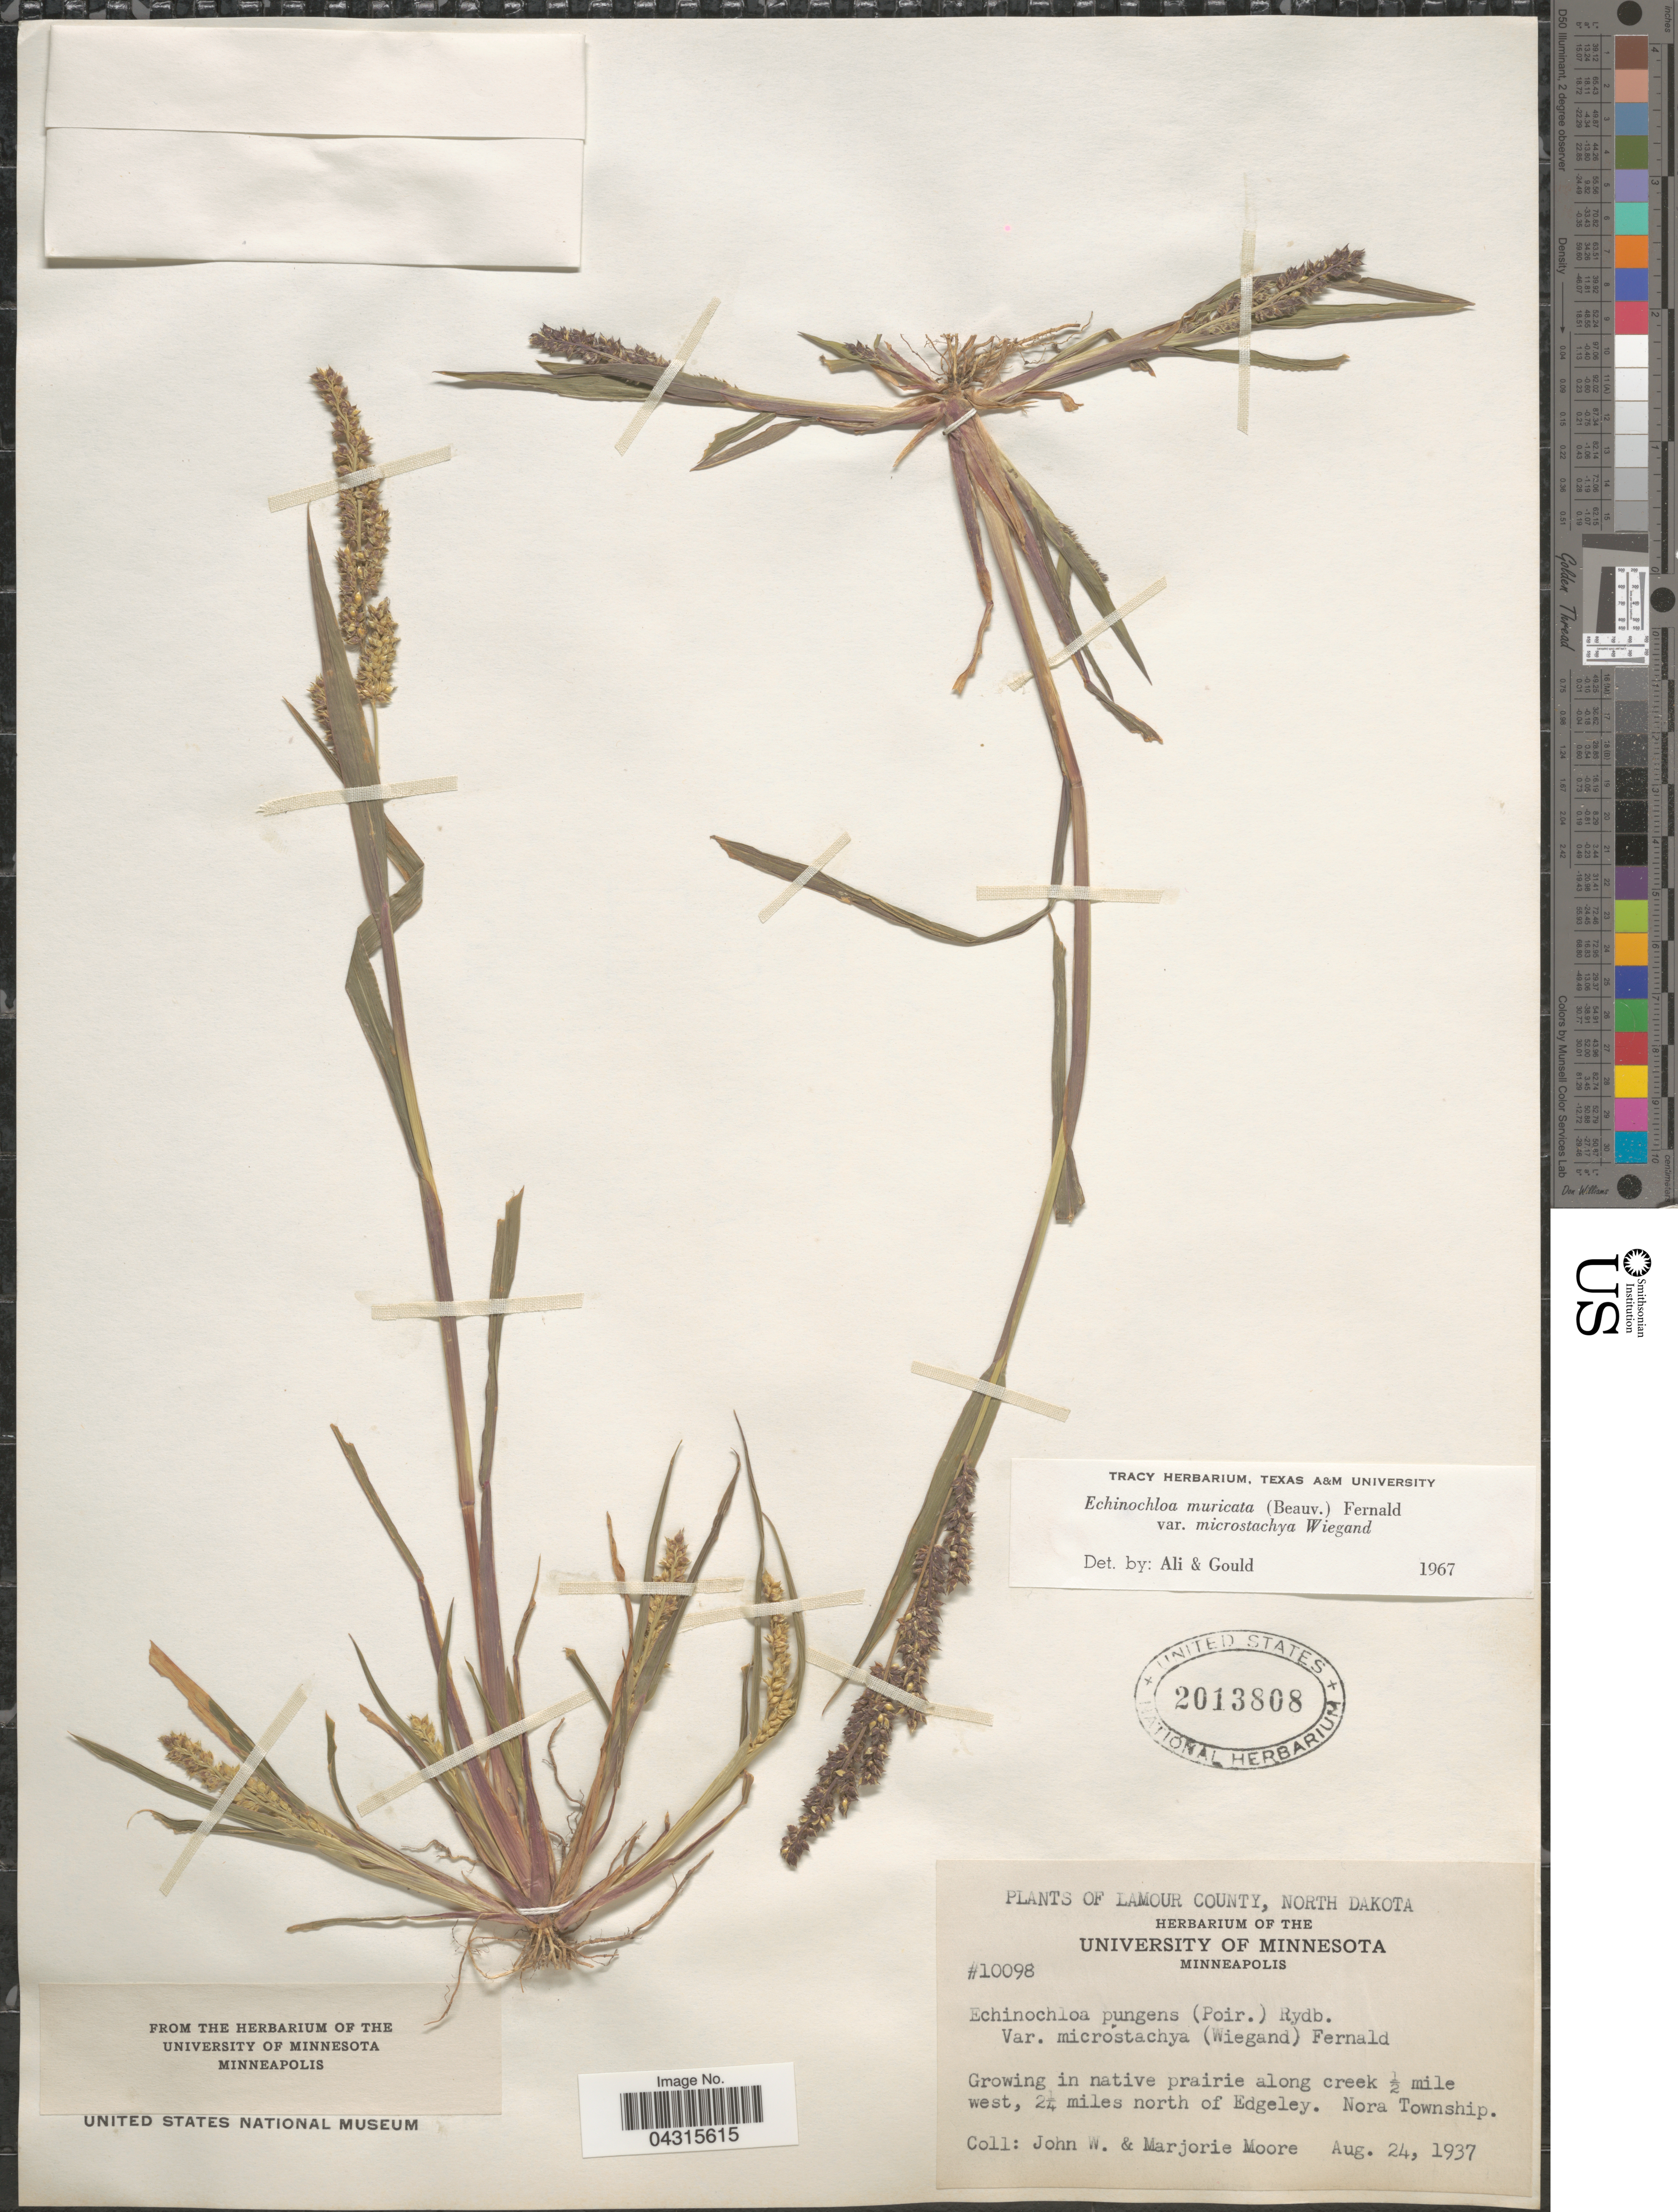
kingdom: Plantae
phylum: Tracheophyta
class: Liliopsida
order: Poales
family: Poaceae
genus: Echinochloa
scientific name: Echinochloa muricata var. microstachya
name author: Wiegand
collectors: J. Moore & M. Moore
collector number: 10098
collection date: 1937-08-24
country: United States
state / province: North Dakota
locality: Lamour County. Growing in native prairie along creek ½ mile west, 2¼ miles north of Edgeley. Nora Township.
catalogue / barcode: US 2013808